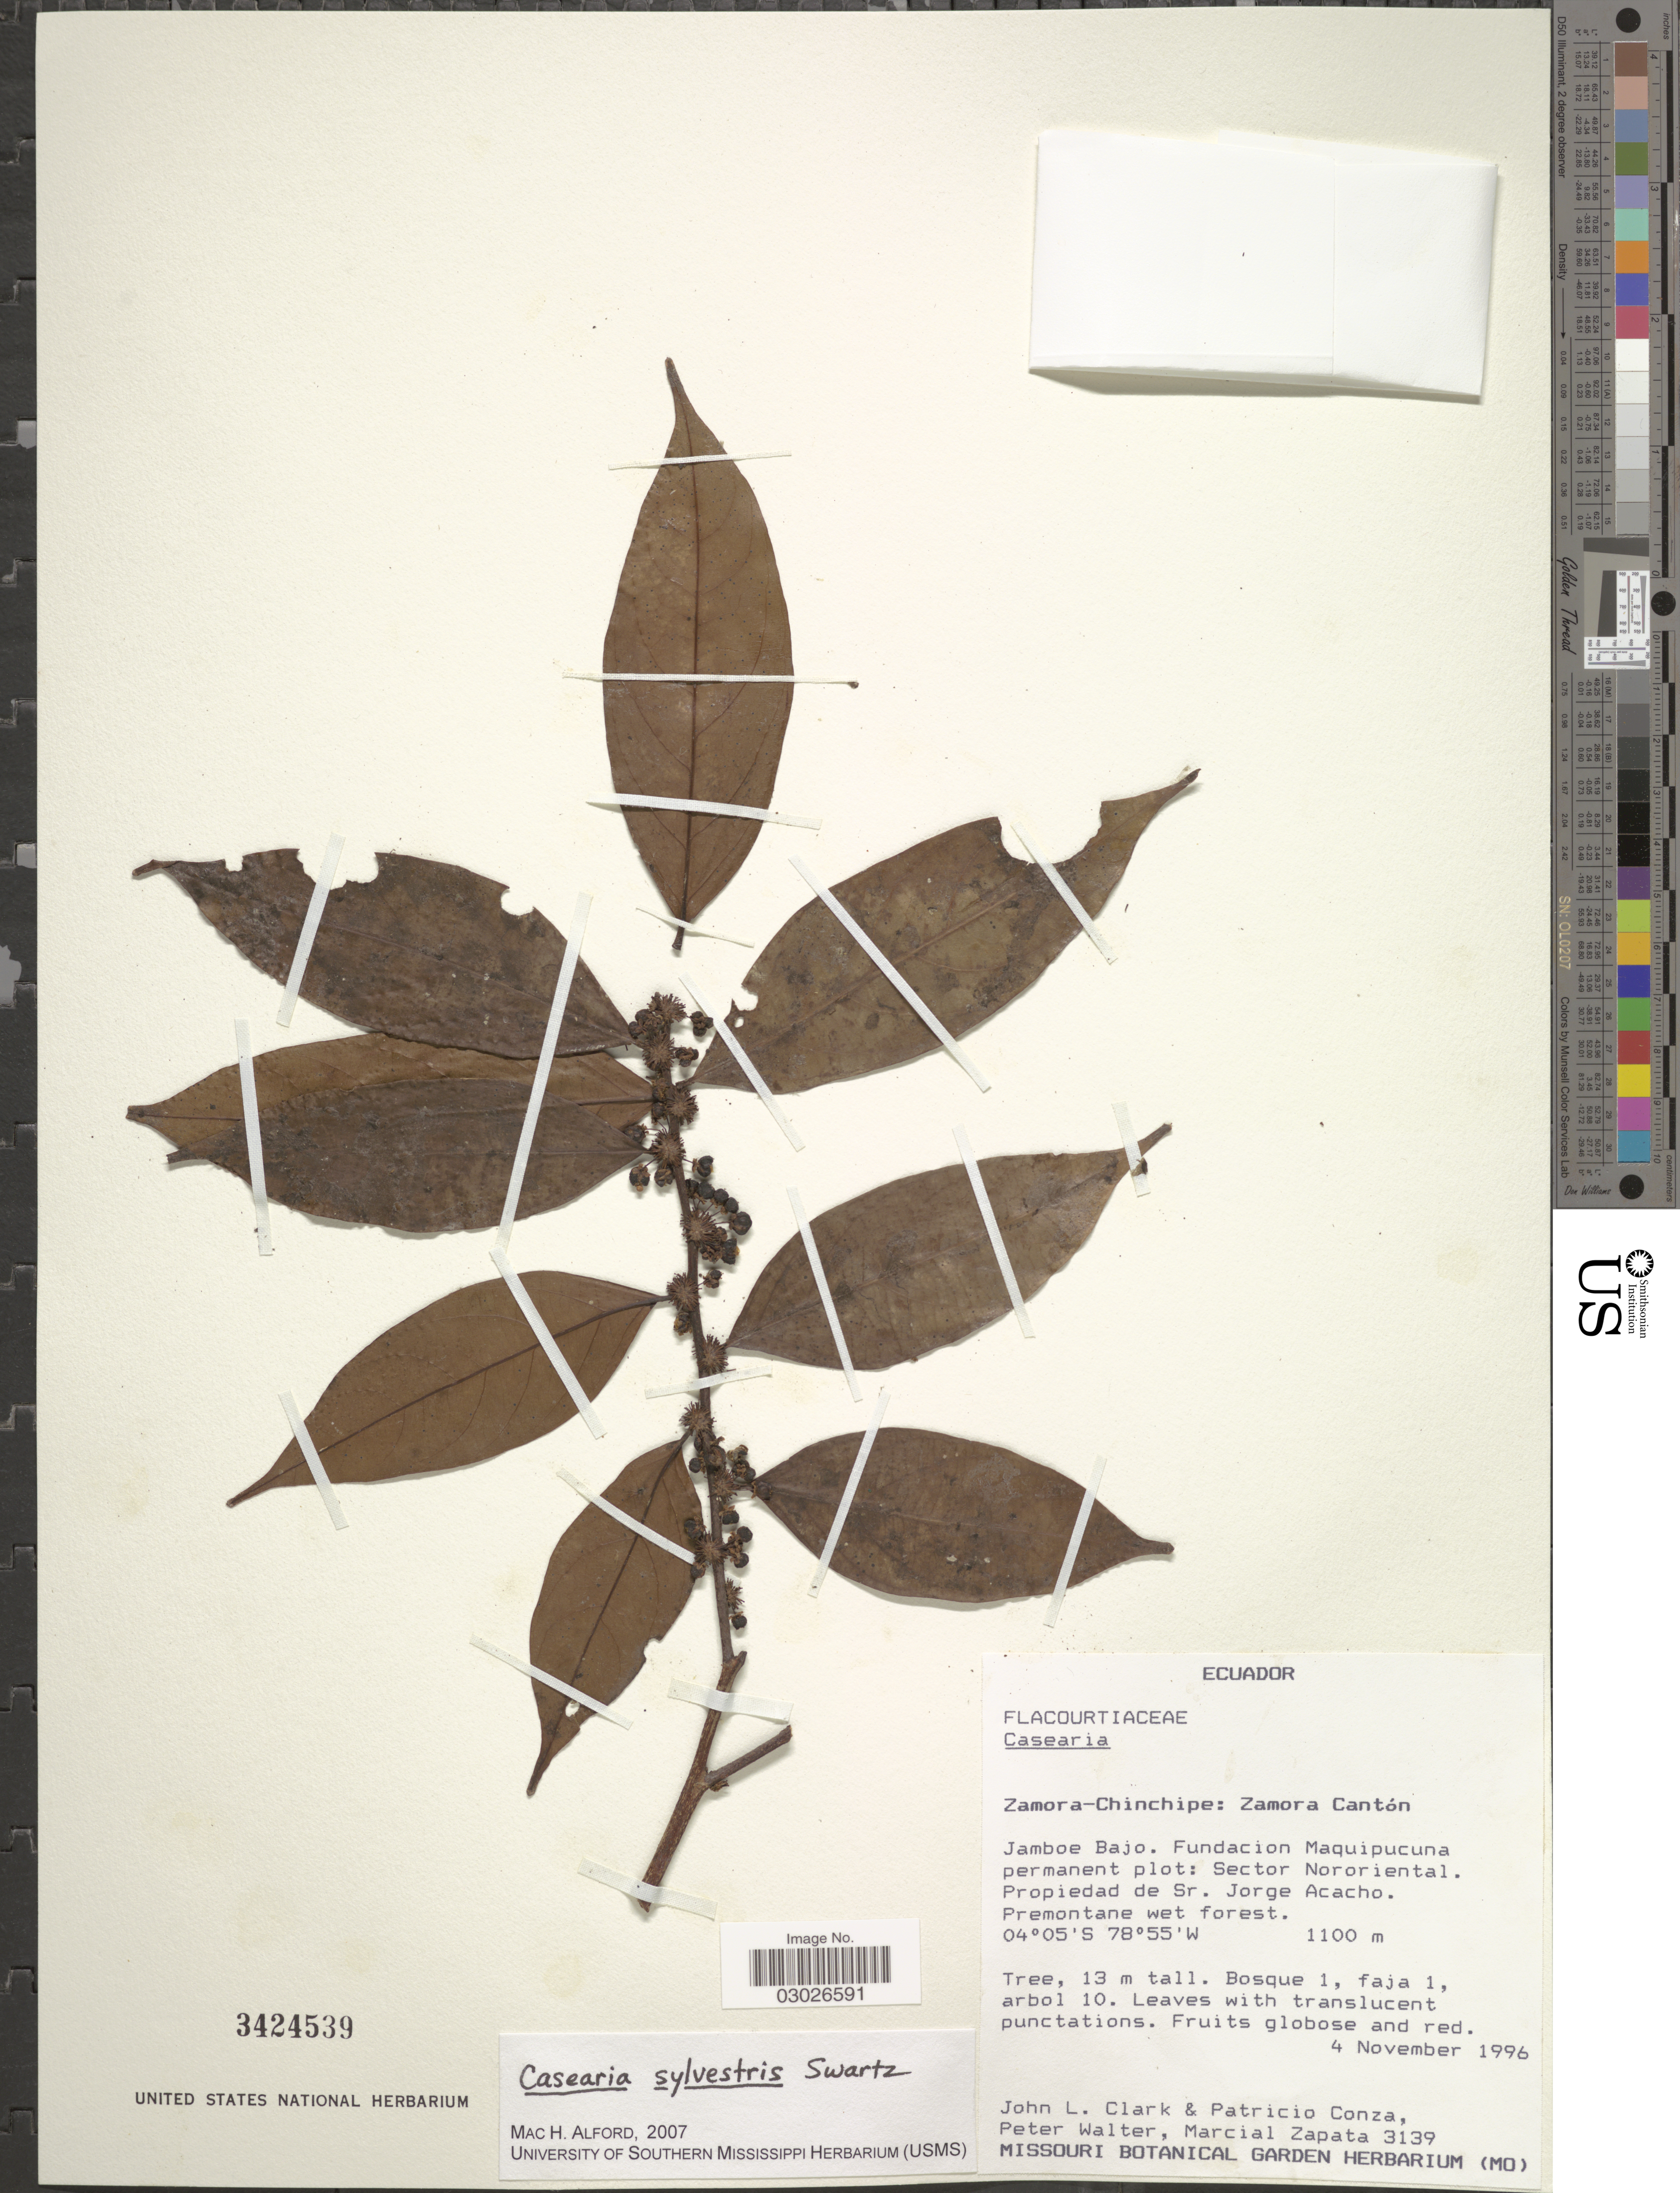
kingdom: Plantae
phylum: Tracheophyta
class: Magnoliopsida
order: Malpighiales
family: Salicaceae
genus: Casearia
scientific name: Casearia sylvestris var. sylvestris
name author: Sw.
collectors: J. L. Clark, P. Conza, P. Walter & M. Zapata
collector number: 3139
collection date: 1996-11-04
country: Ecuador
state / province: Zamora-Chinchipe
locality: Zamora Cantón, Jamboe Bajo, Fundacion Maquipucuna permanent plot: Sector Nororiental, Propiedad de Sr. Jorge Acacho.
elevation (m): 1100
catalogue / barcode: US 3424539